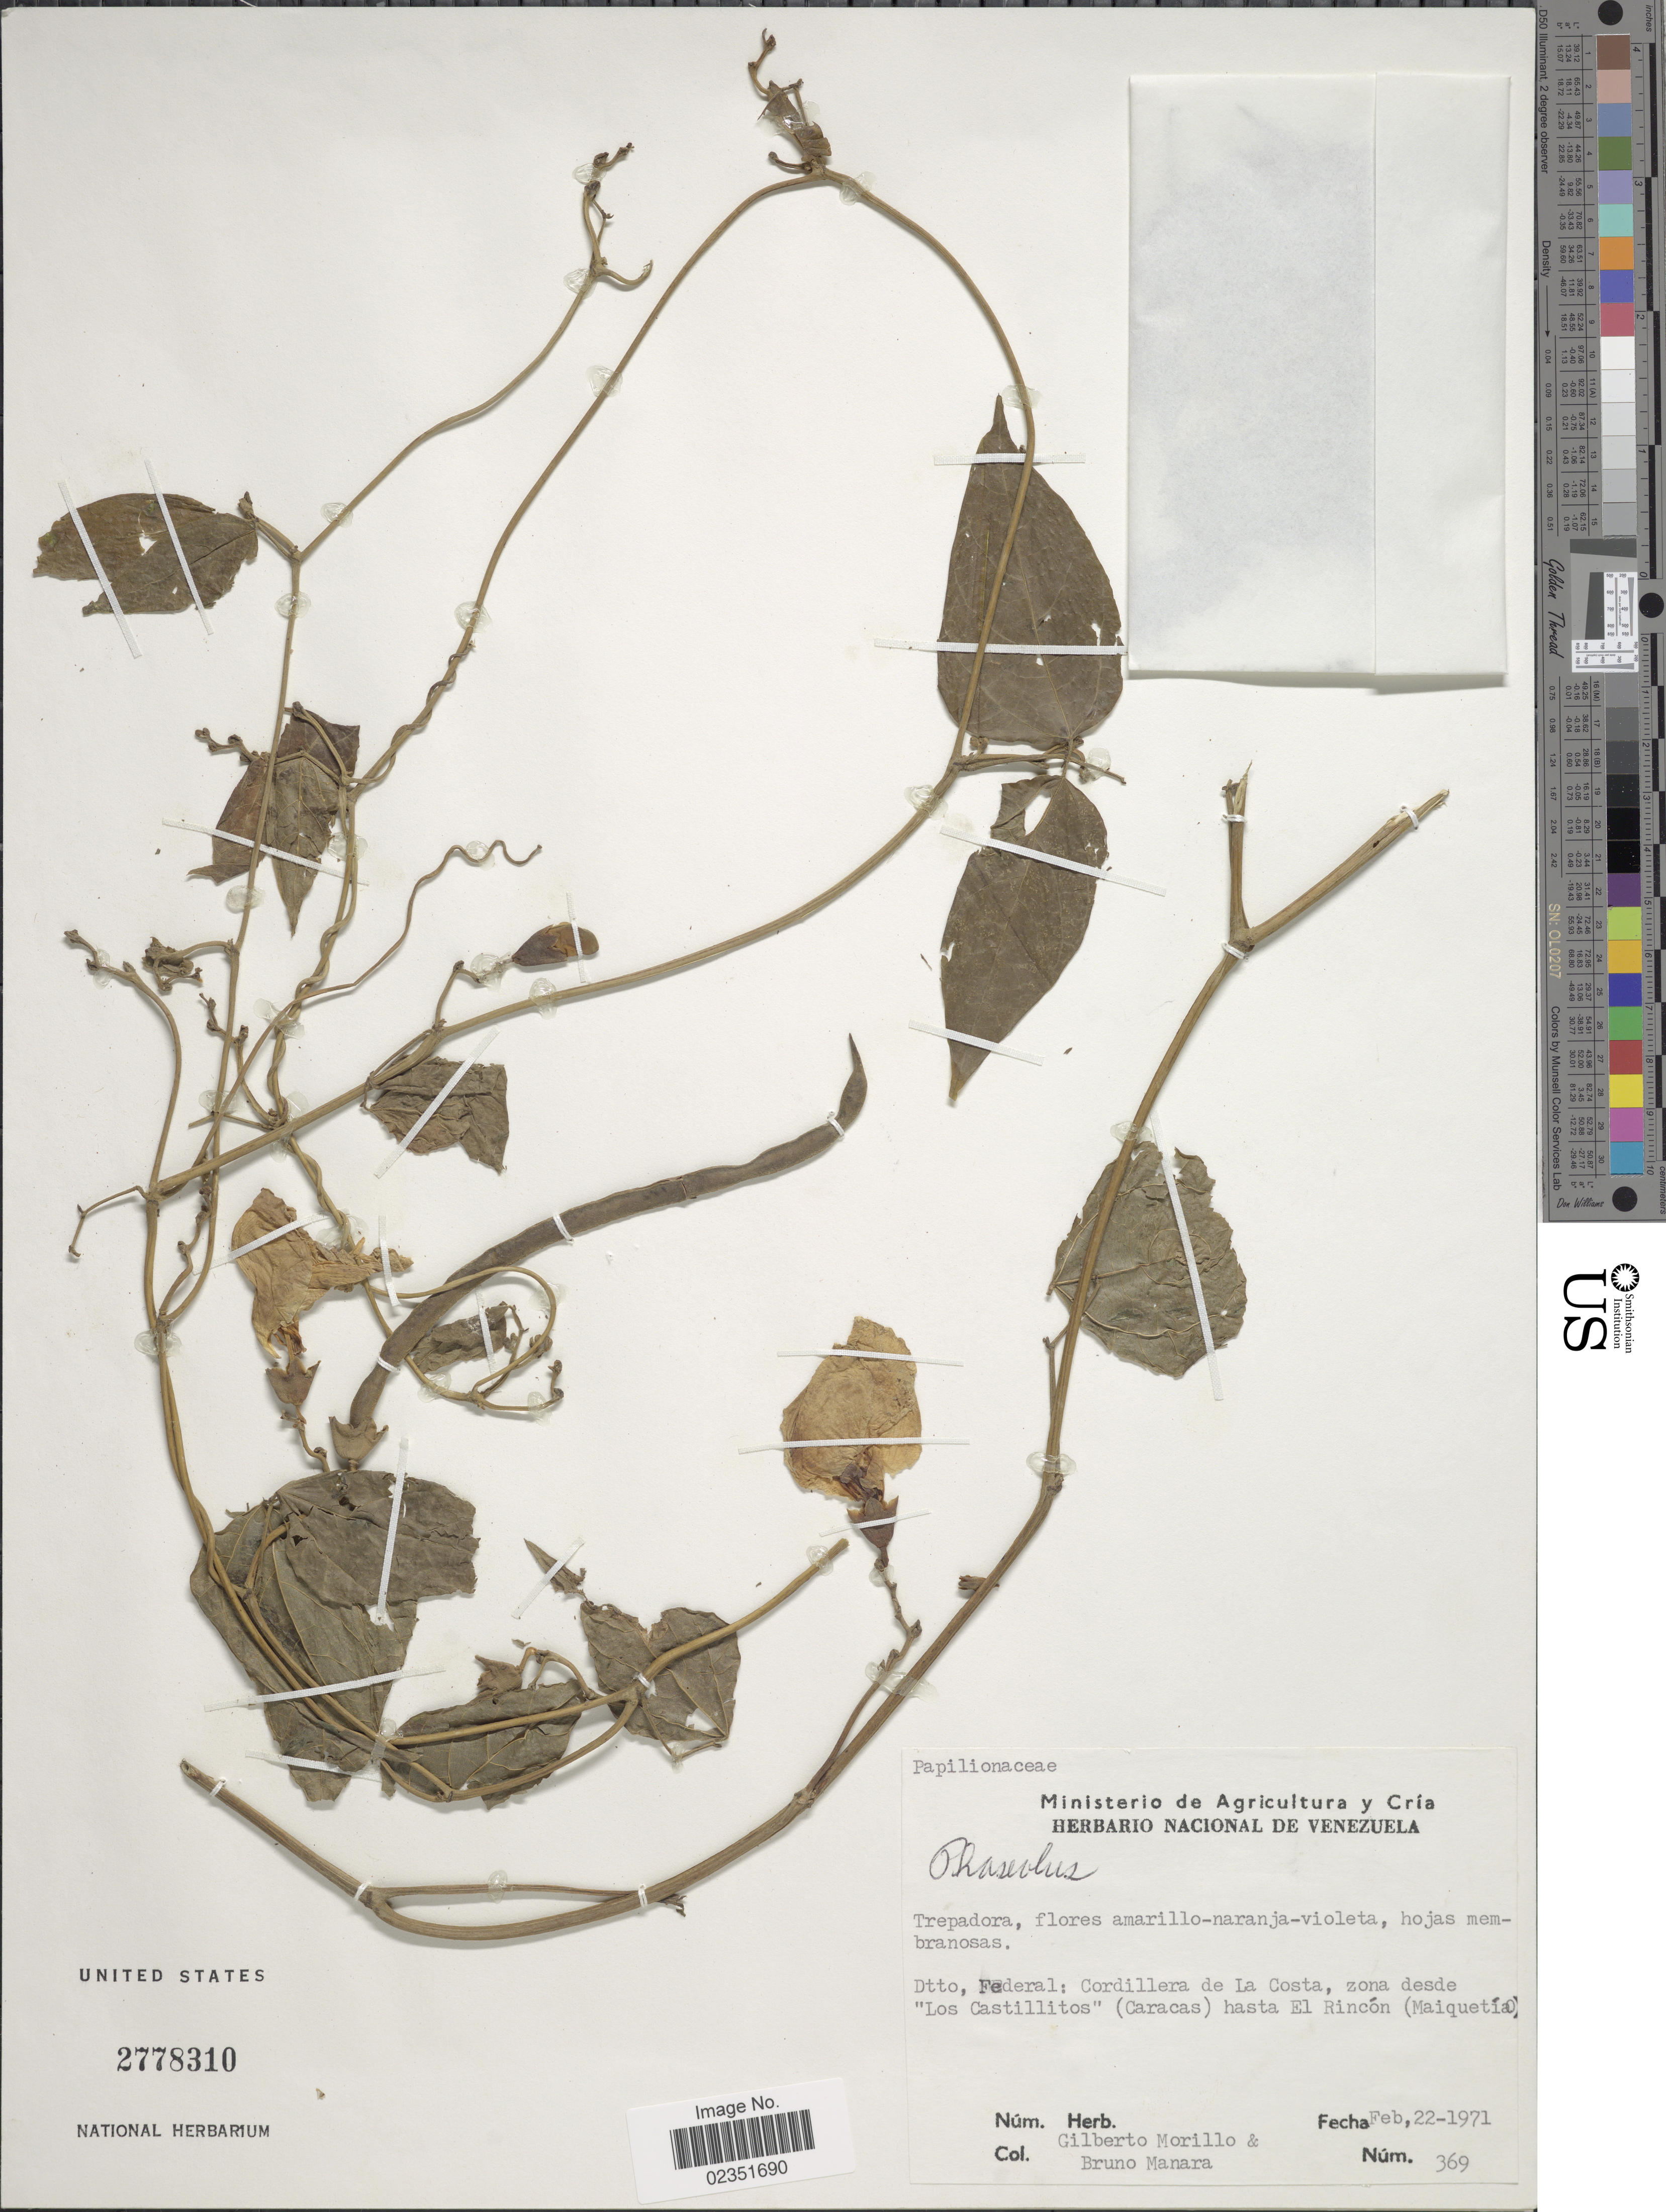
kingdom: Plantae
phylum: Tracheophyta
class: Magnoliopsida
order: Fabales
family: Fabaceae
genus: Phaseolus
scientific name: Phaseolus sp.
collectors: G. N. Morillo & B. Manara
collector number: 369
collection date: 1971-02-22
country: Venezuela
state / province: Distrito Federal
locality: Dtto. Federal: Cordillera de La Costa, zona desde "Los Castillitos" (Caracas) hasta El Rincon (Maiquetia)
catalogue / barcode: US 2778310